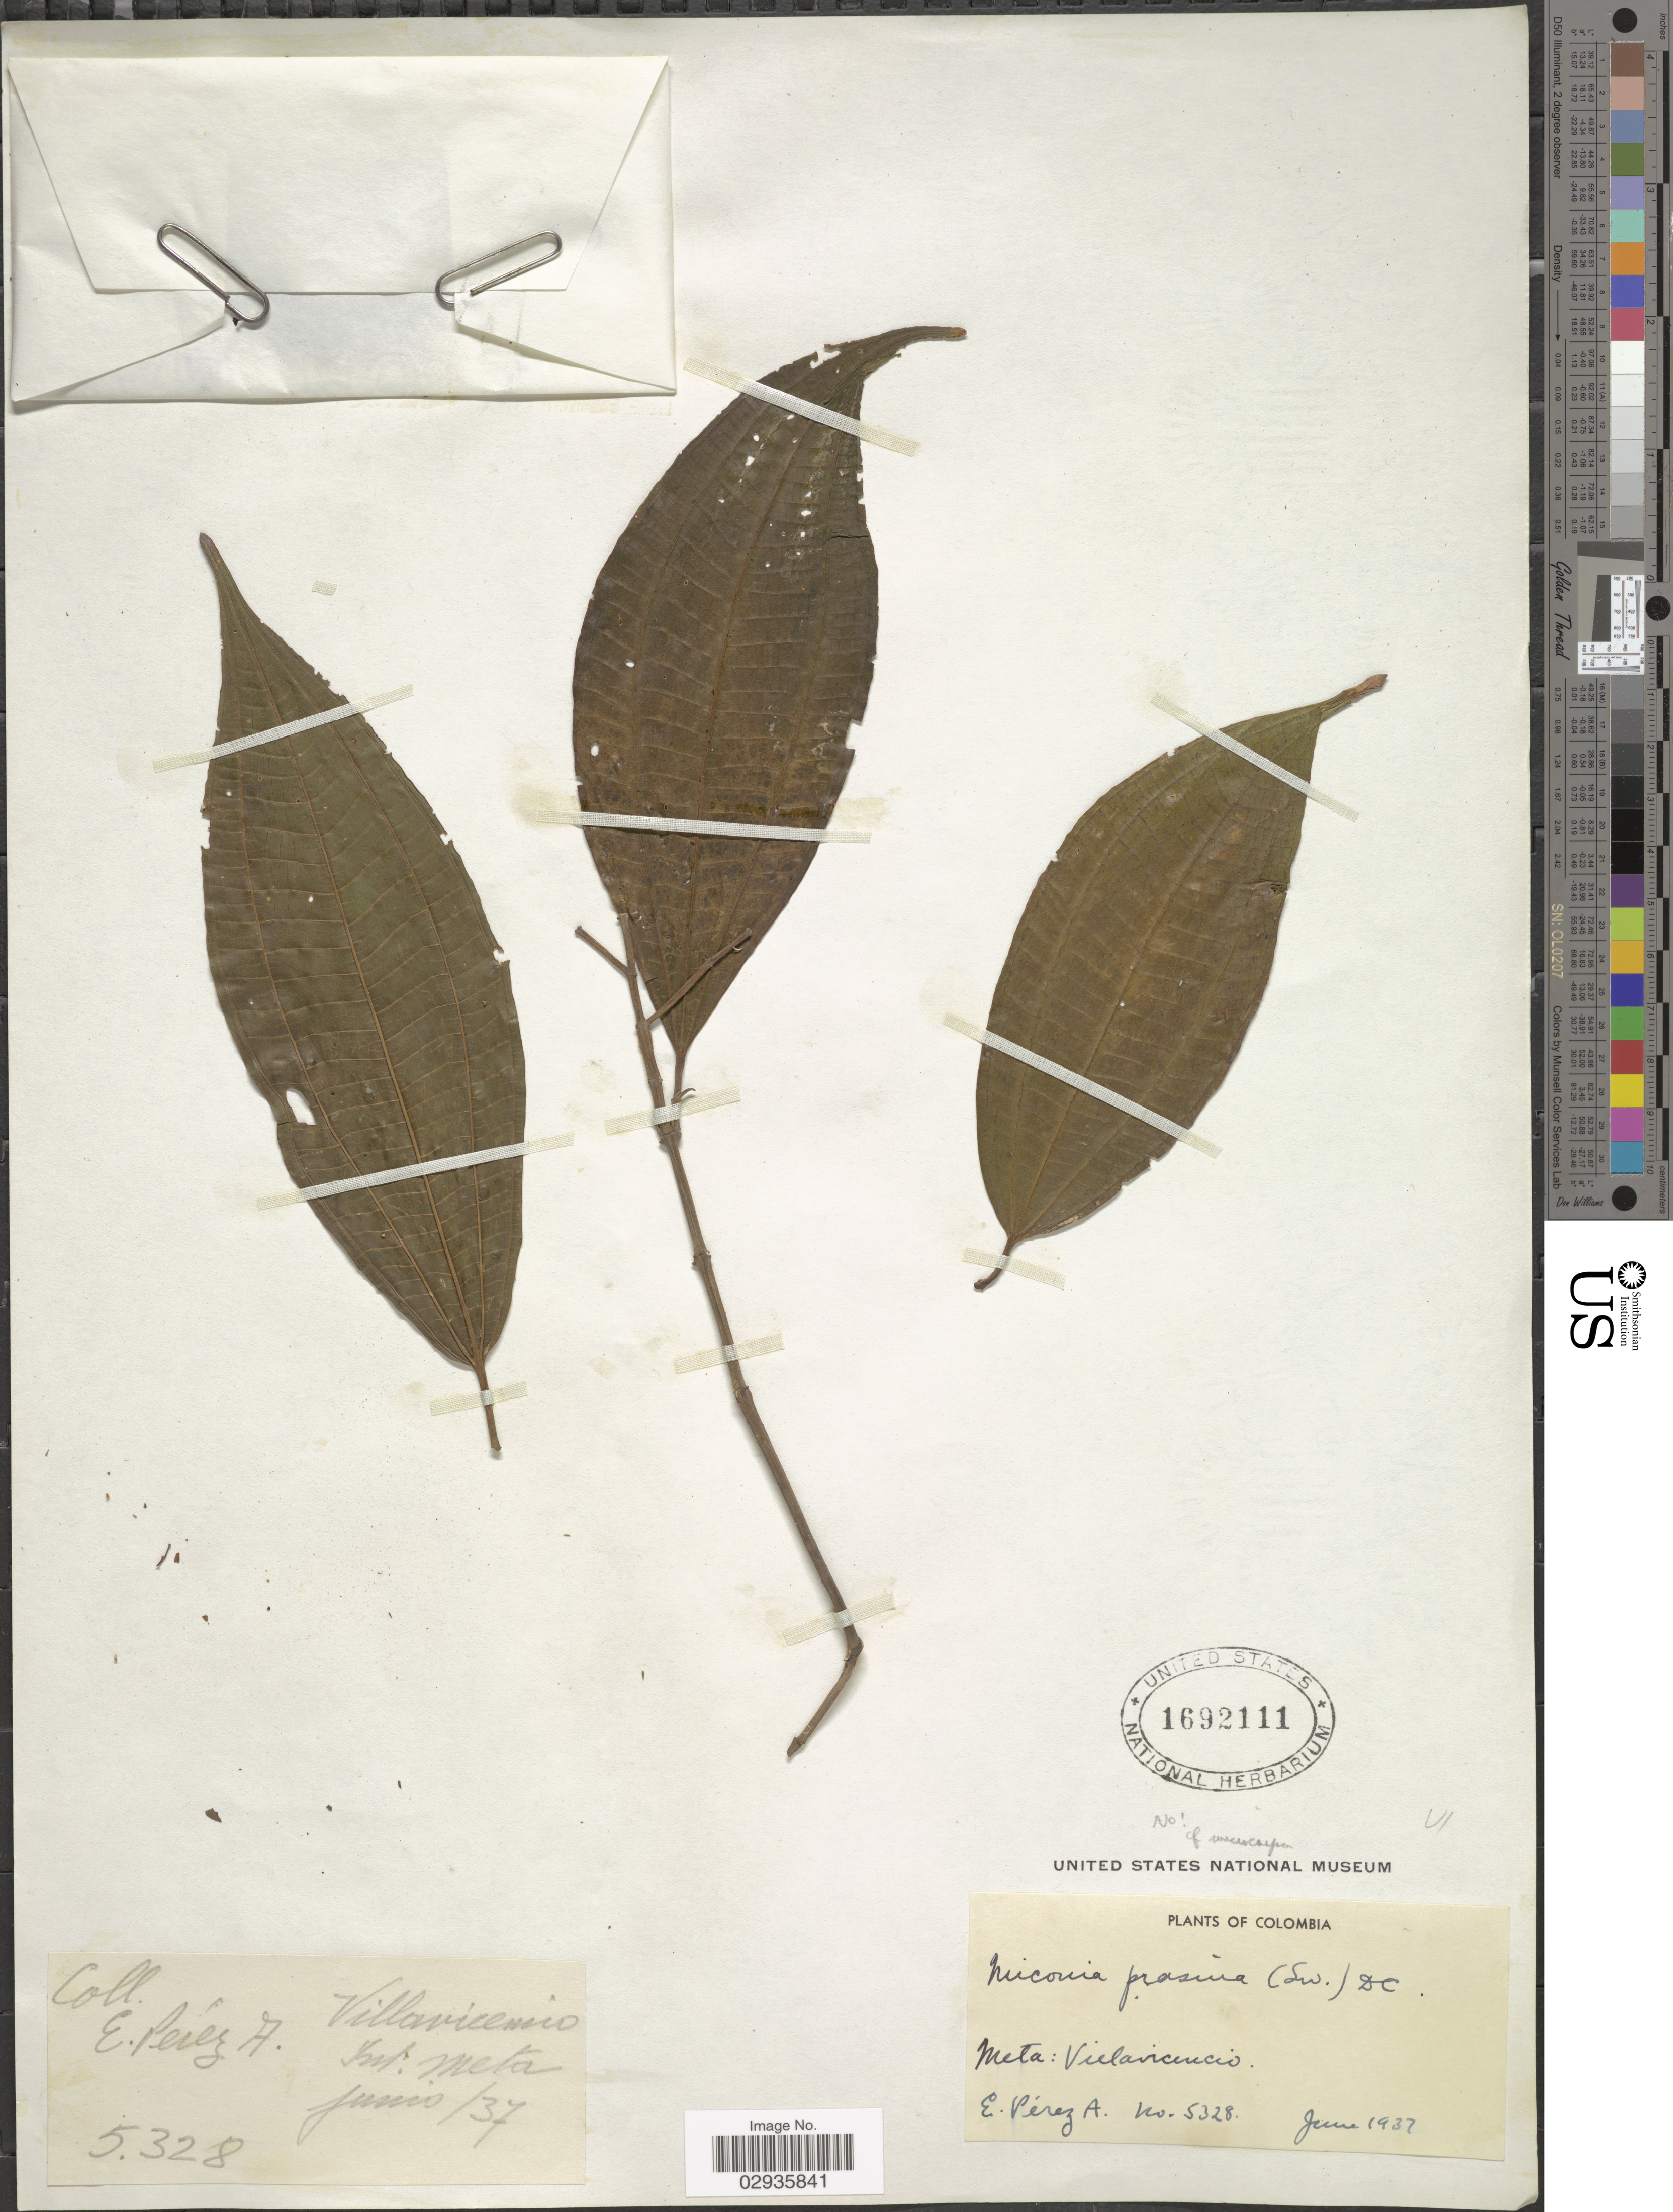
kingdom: Plantae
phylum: Tracheophyta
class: Magnoliopsida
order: Myrtales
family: Melastomataceae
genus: Miconia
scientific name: Miconia affinis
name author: DC.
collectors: E. Pérez Arbeláez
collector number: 5328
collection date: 1937-06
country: Colombia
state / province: Meta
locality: Villavicencio.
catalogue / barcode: US 1692111